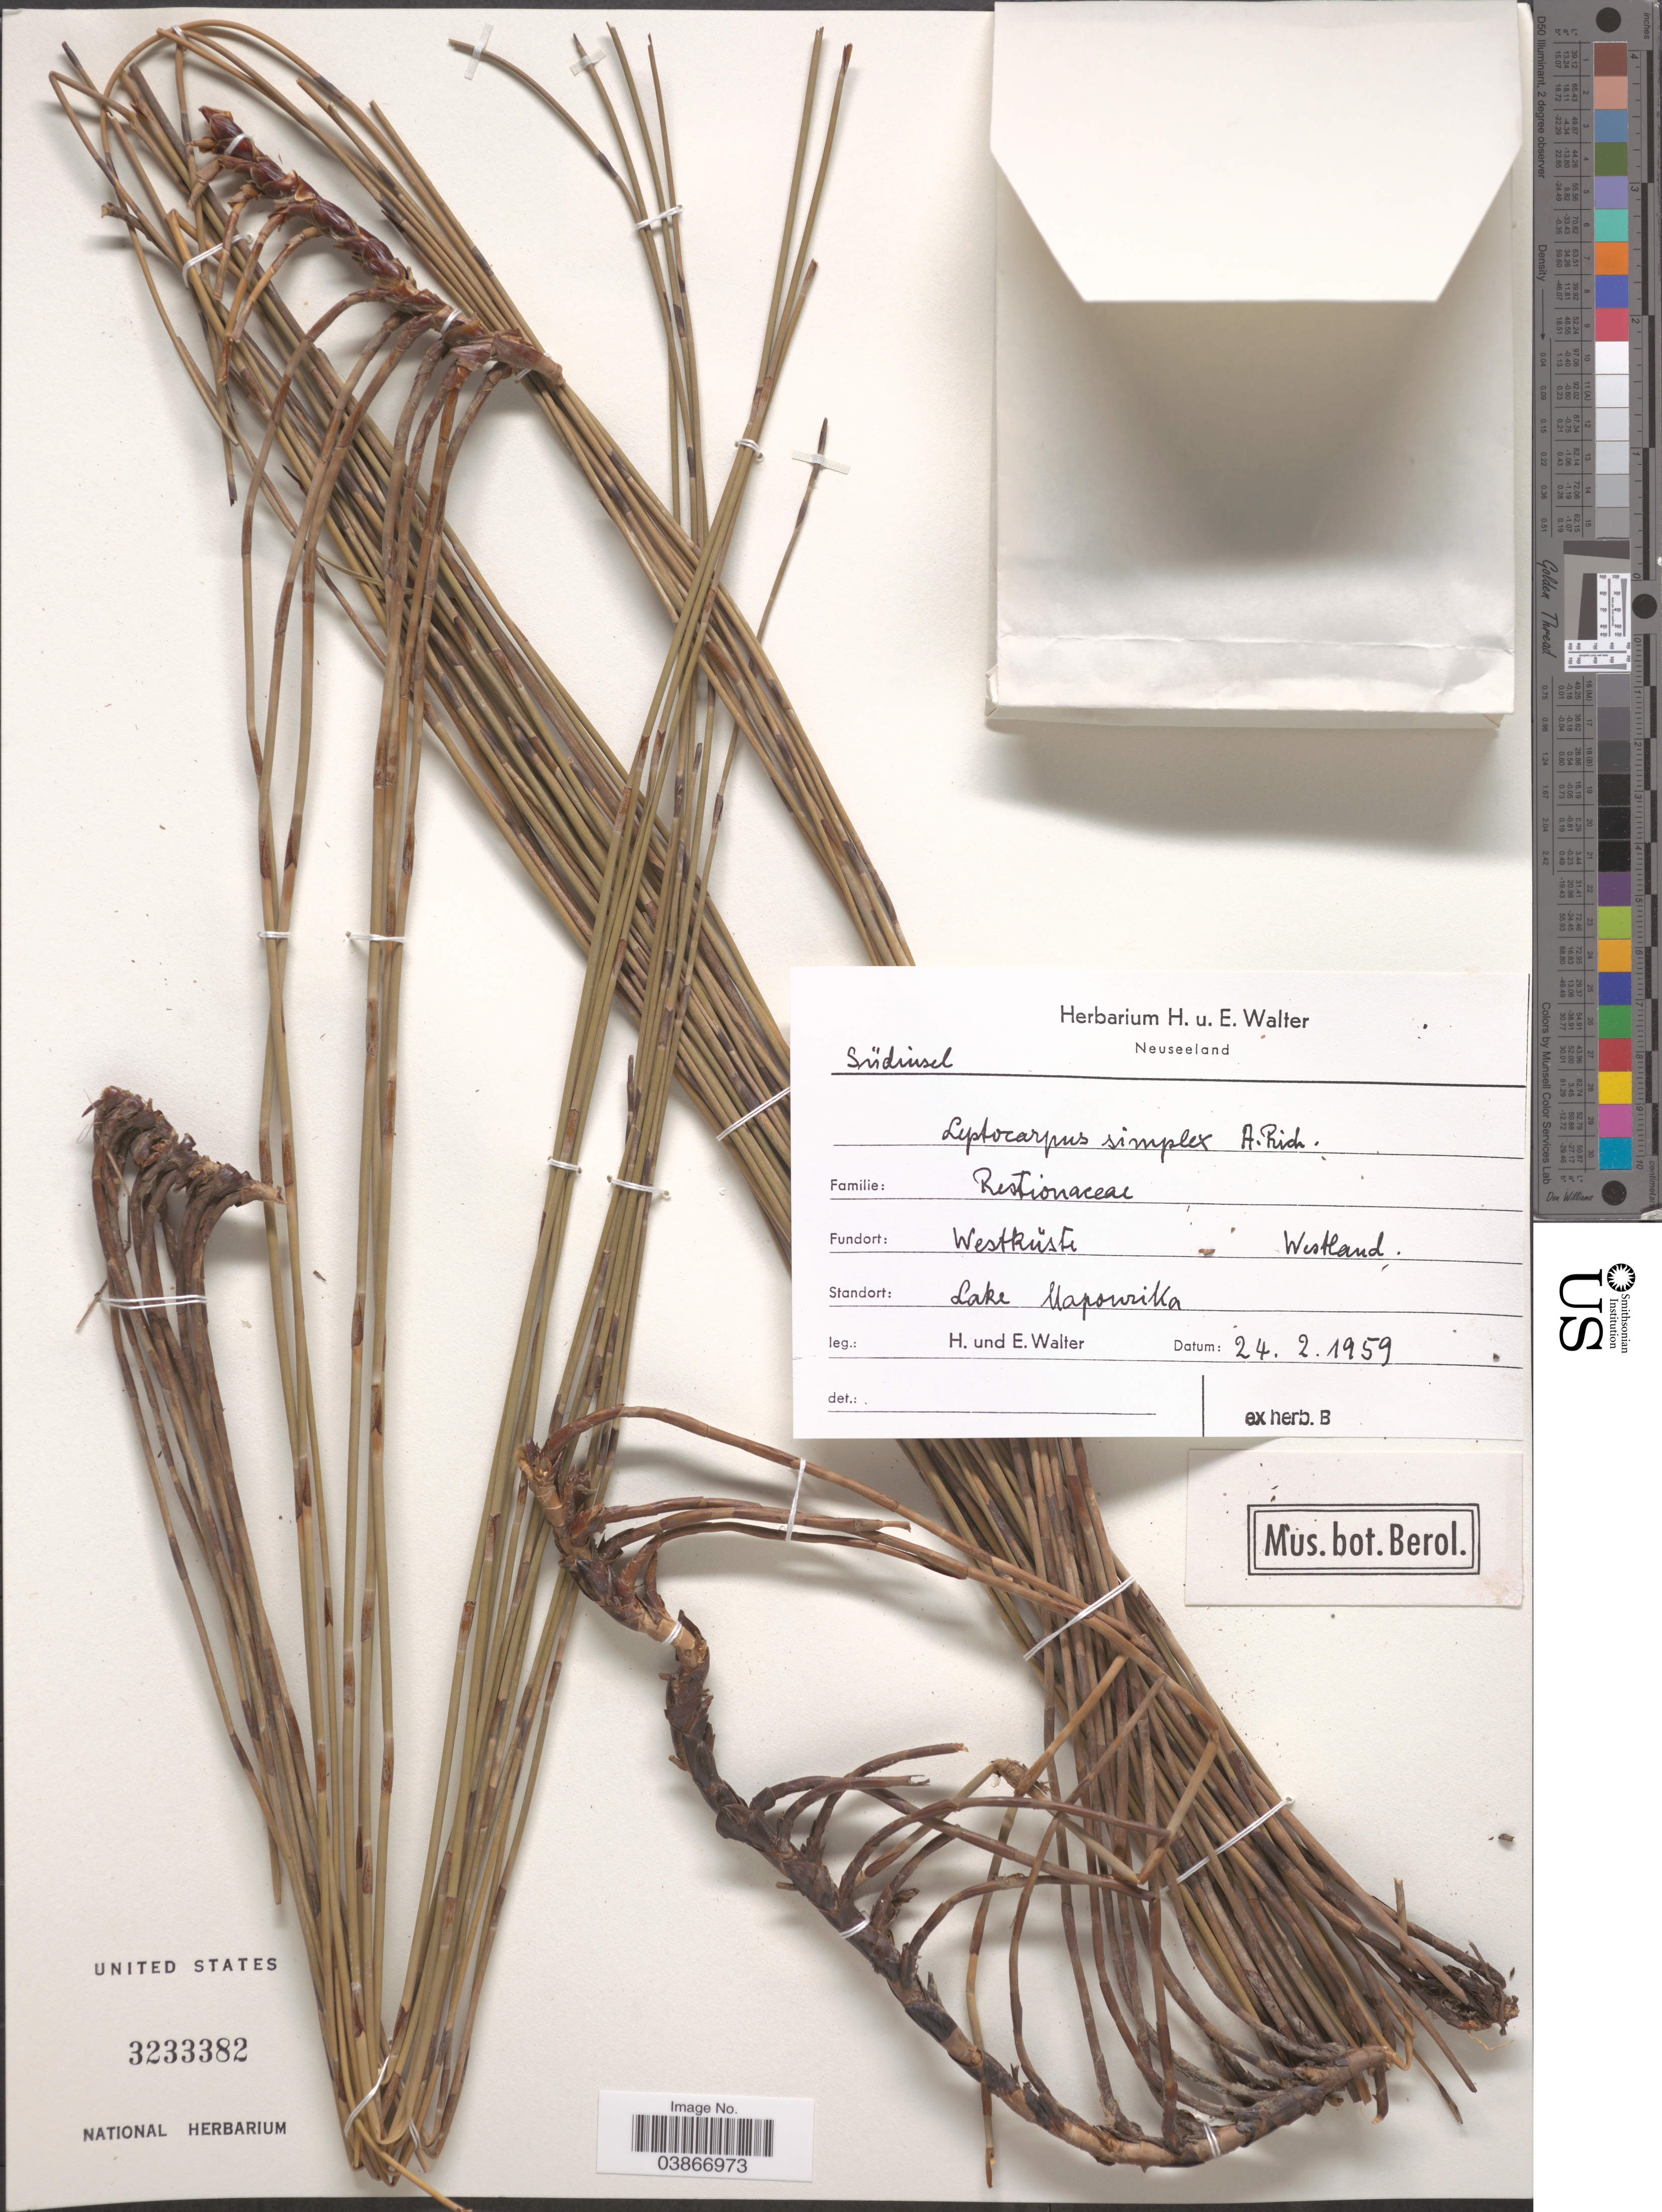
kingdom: Plantae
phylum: Tracheophyta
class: Liliopsida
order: Poales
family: Restionaceae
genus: Leptocarpus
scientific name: Leptocarpus simplex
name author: R. Br.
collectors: H. P. H. Walter & E. Walter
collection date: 1959-02-24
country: New Zealand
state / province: West Coast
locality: Neuseeland. Westkŭste. Westland. Standort: Lake Mapowika.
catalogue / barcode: US 3233382